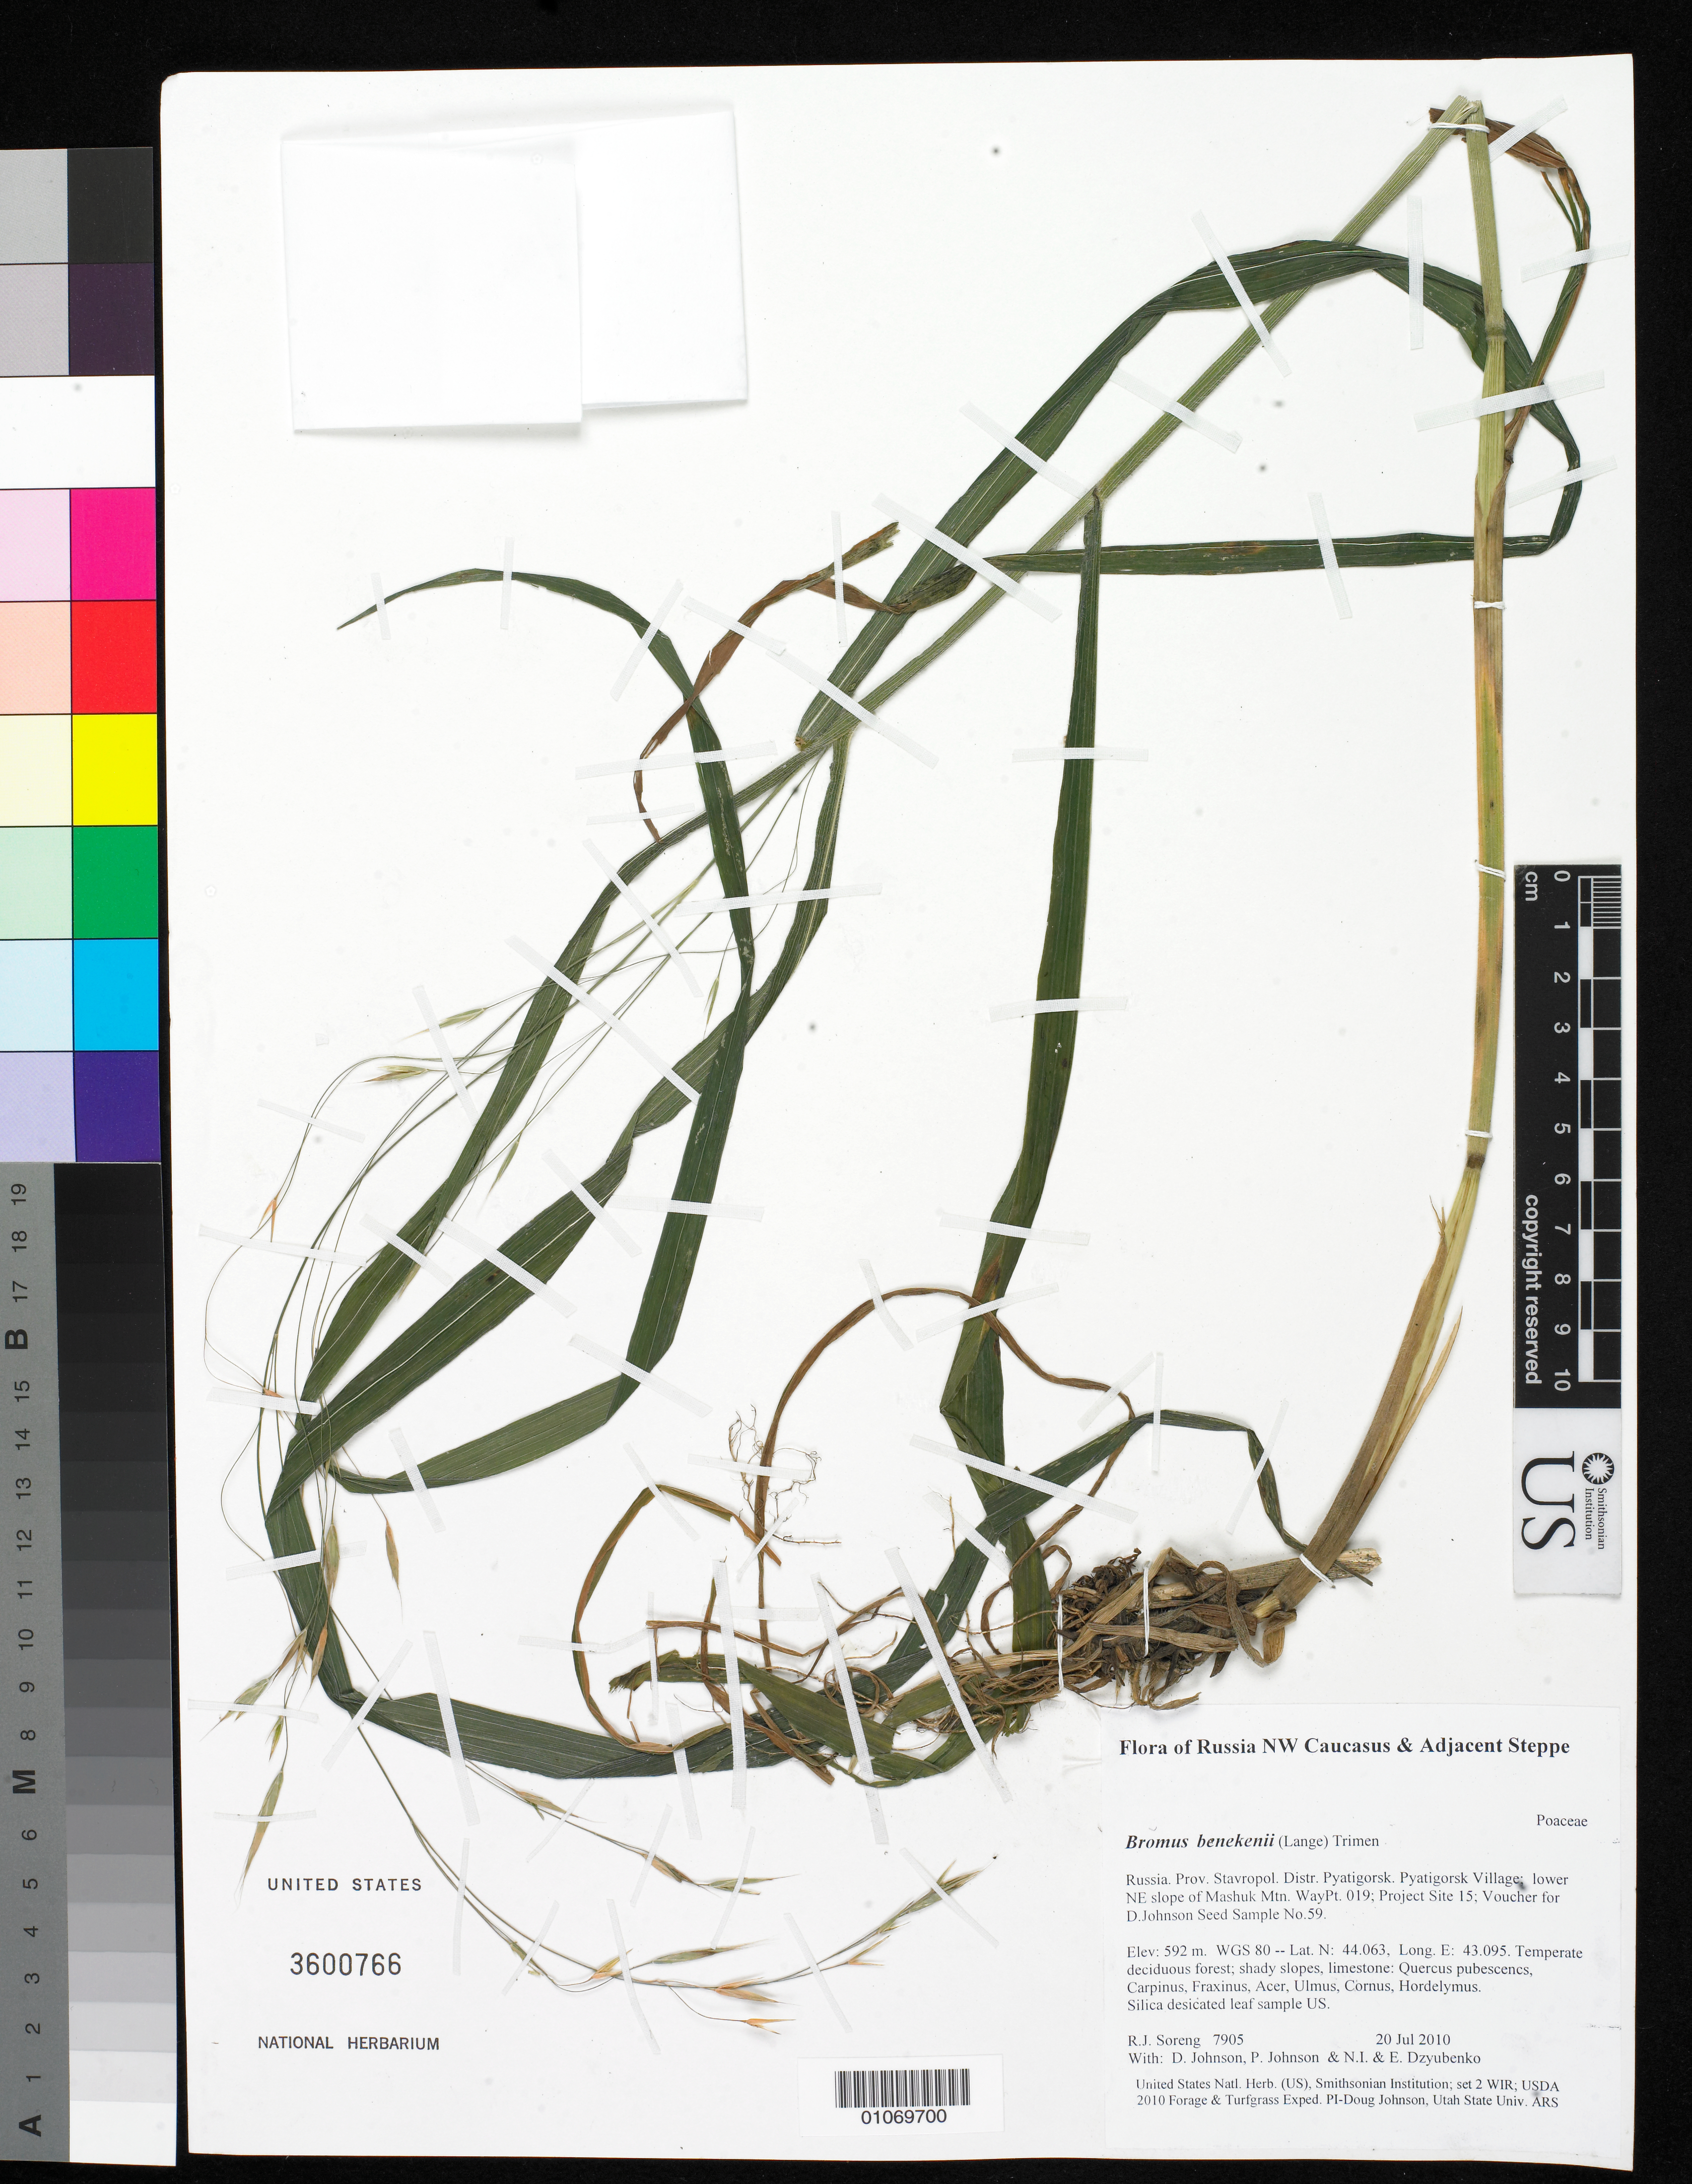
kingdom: Plantae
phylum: Tracheophyta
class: Liliopsida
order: Poales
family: Poaceae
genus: Bromus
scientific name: Bromus benekenii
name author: (Lange) Trimen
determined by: Soreng, Robert J., Research Associate (BOT), Smithsonian Institution - National Museum of Natural History (UNITED STATES)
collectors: R. J. Soreng, D. Johnson, P. Johnson, N. Dzyubenko & E. Dzyubenko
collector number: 7905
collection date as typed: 20 Jul 2010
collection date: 2010-07-20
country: Russian Federation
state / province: Stavropol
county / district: Pyatigorsk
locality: Pyatigorsk Village; lower NE slope of Mashuk Mtn.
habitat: Temperate deciduous forest; shady slopes, limestone: Quercus pubescencs, Carpinus, Fraxinus, Acer, Ulmus, Cornus, Hordelymus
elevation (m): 592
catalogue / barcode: US 3600766